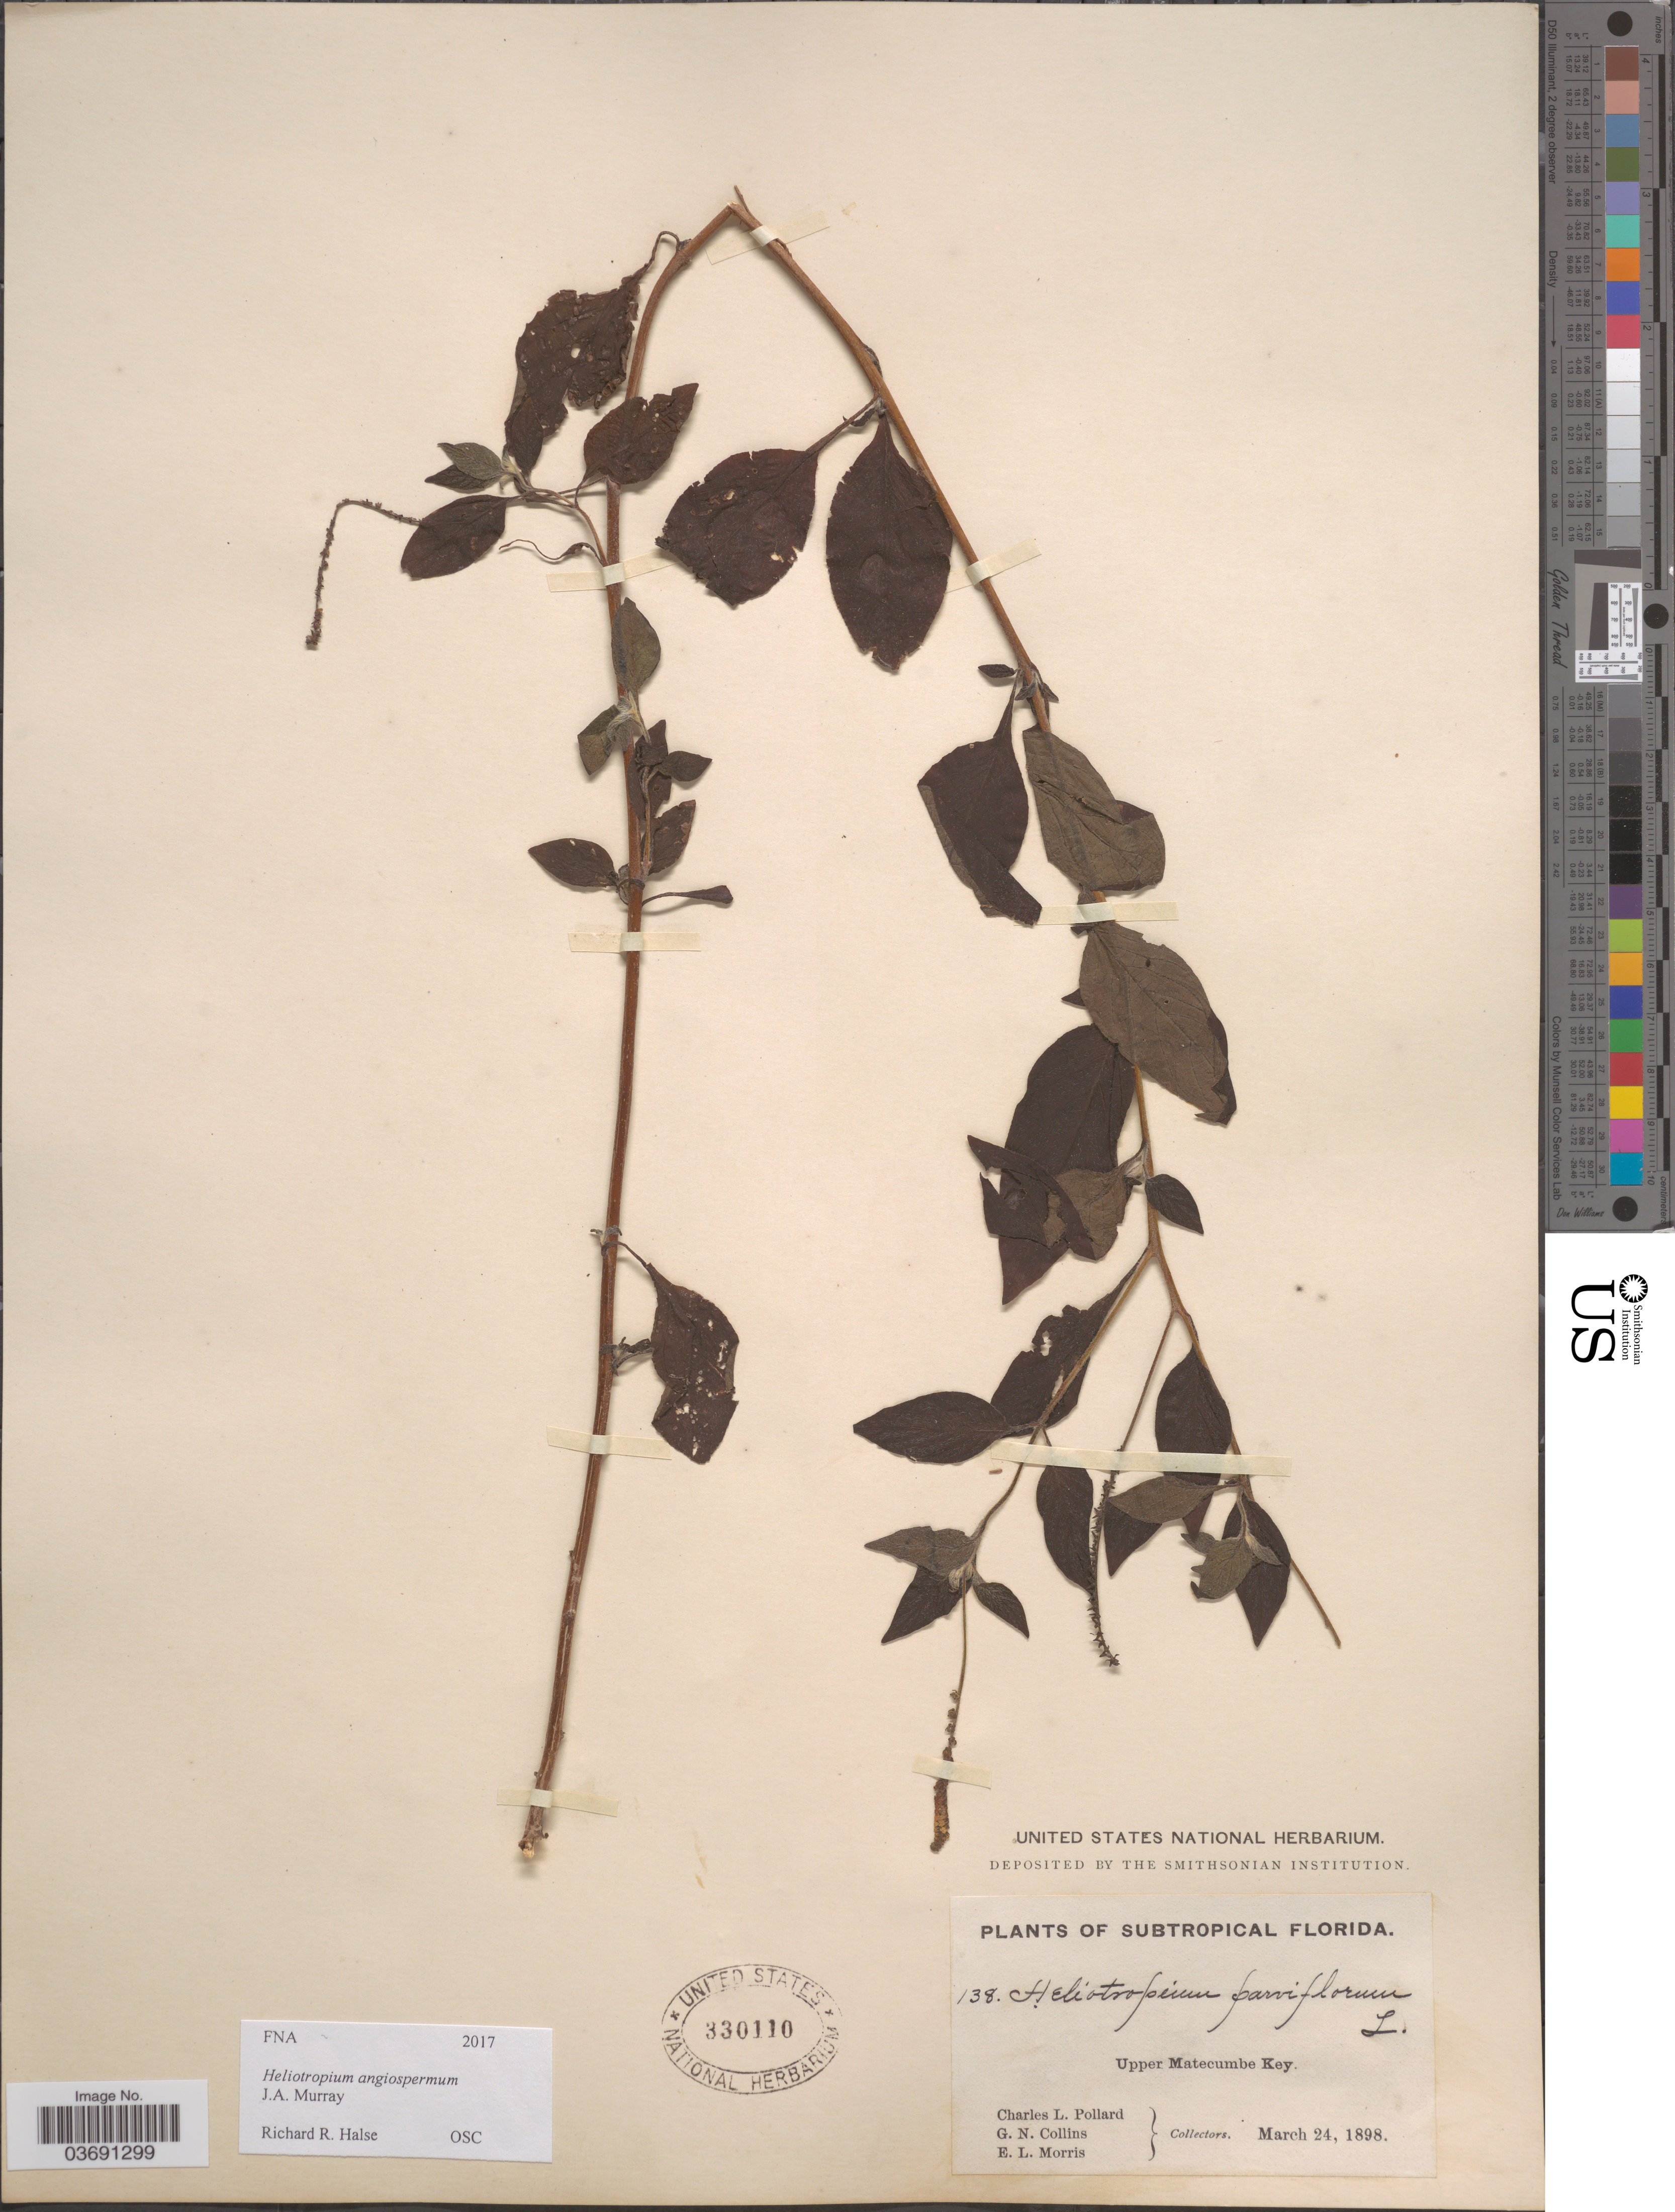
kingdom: Plantae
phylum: Tracheophyta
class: Magnoliopsida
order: Boraginales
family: Heliotropiaceae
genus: Heliotropium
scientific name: Heliotropium angiospermum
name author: Murray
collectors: C. L. Pollard, G. Collins & E. Morris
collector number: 138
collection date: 1898-03-24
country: United States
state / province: Florida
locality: Subtropical Florida. Upper Matecumbe Key.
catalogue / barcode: US 330110